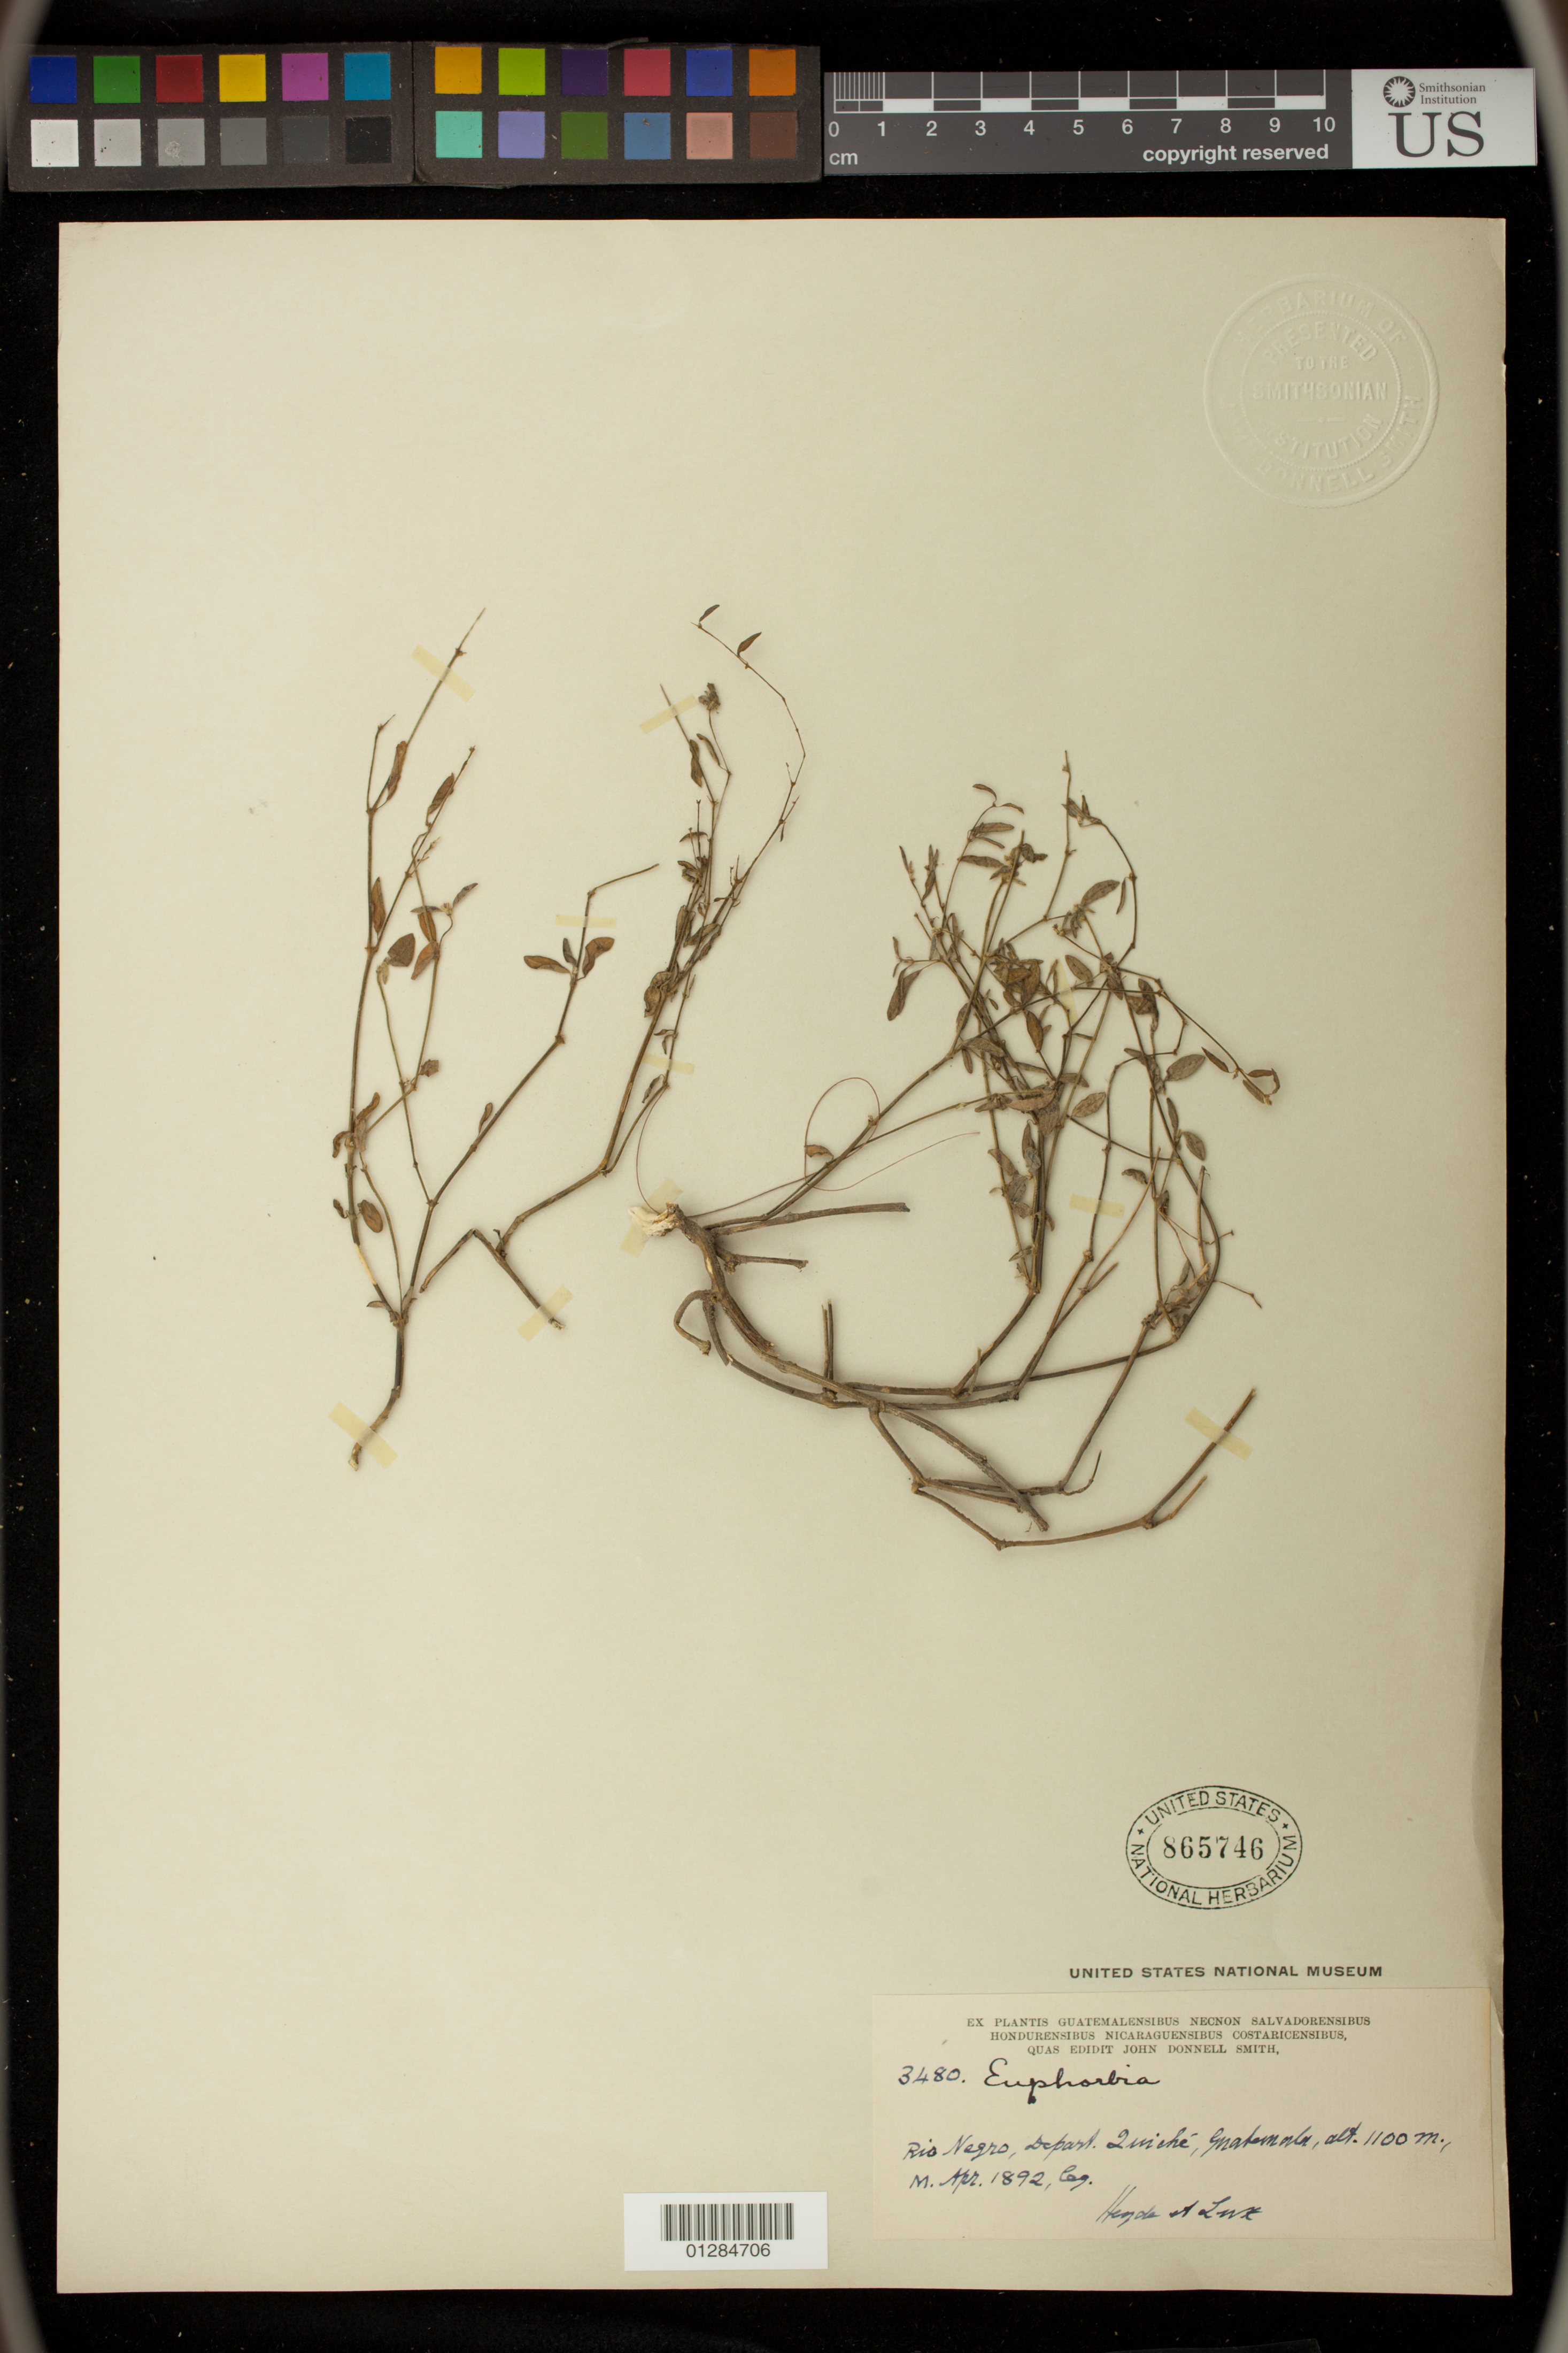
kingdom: Plantae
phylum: Tracheophyta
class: Magnoliopsida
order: Malpighiales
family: Euphorbiaceae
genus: Euphorbia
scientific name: Euphorbia xalapensis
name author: Kunth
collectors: Heyde & Lux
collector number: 3480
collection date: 1892-04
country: Guatemala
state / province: El Quiché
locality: Rio Negro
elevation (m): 1100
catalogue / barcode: US 865746